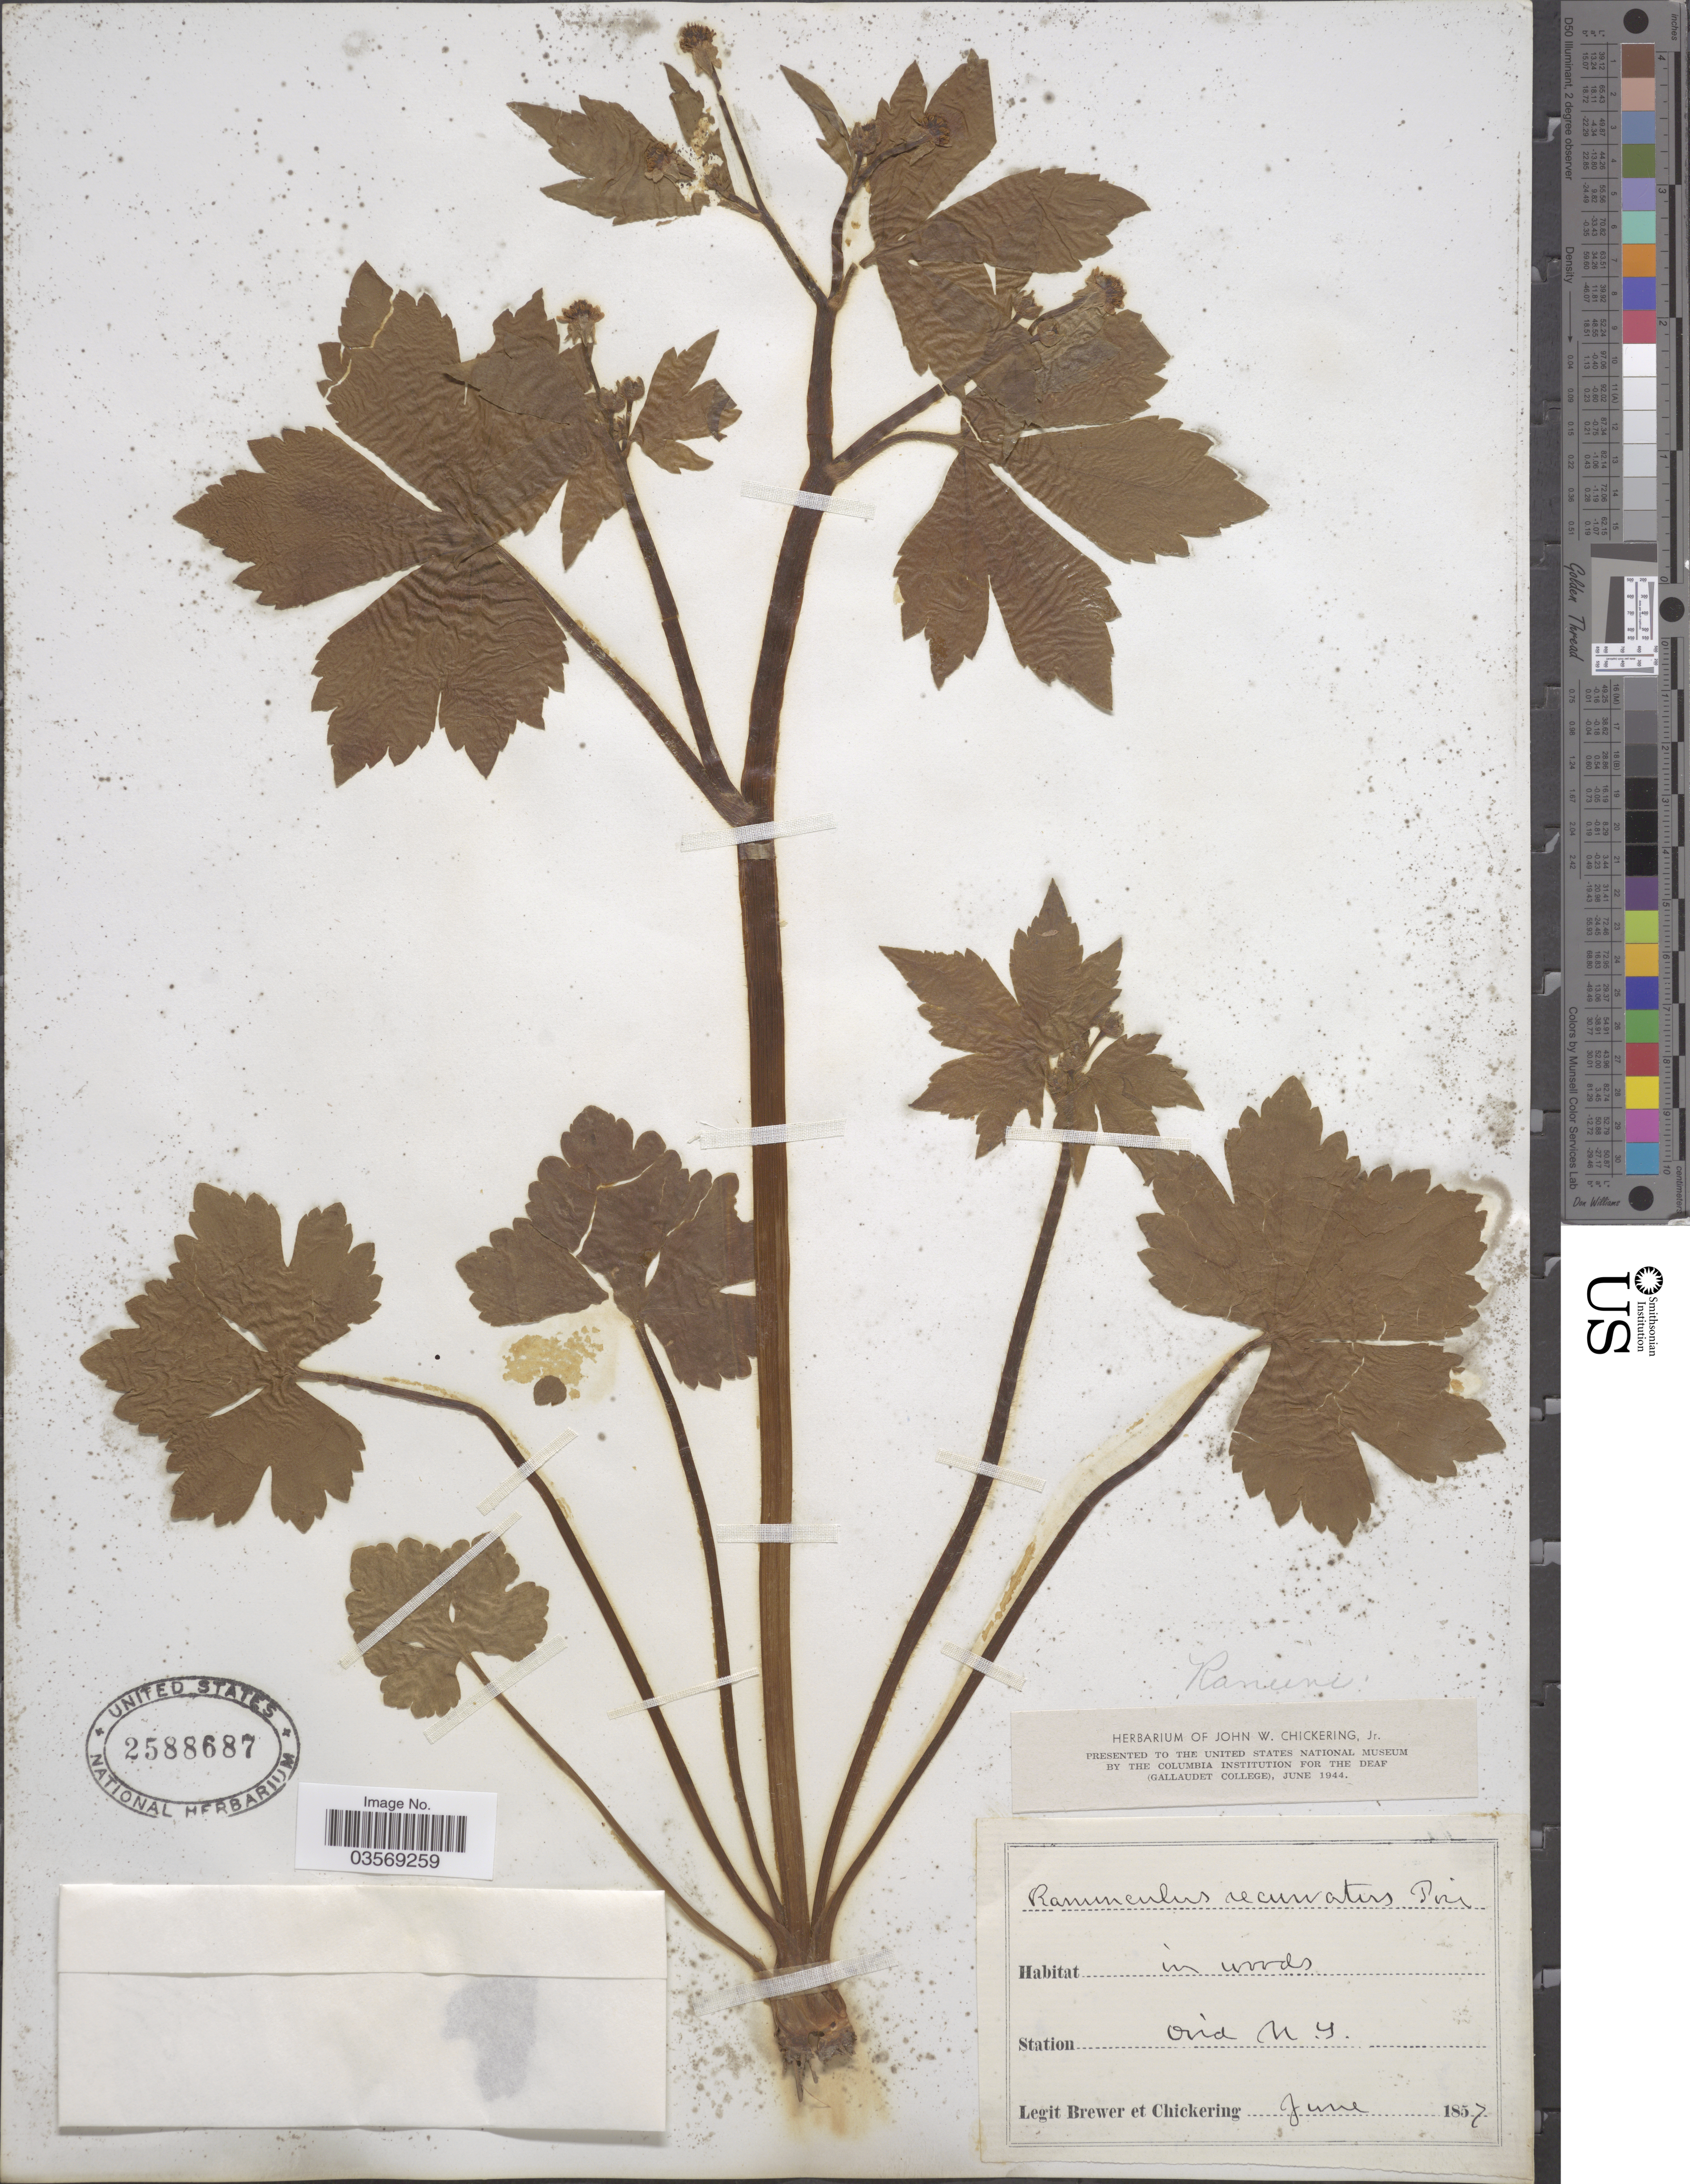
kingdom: Plantae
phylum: Tracheophyta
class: Magnoliopsida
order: Ranunculales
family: Ranunculaceae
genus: Ranunculus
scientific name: Ranunculus recurvatus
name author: Poir.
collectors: -. Brewer & J. W. Chickering Jr.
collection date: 1857-06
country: United States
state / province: New York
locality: Station Ovid.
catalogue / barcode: US 2588687